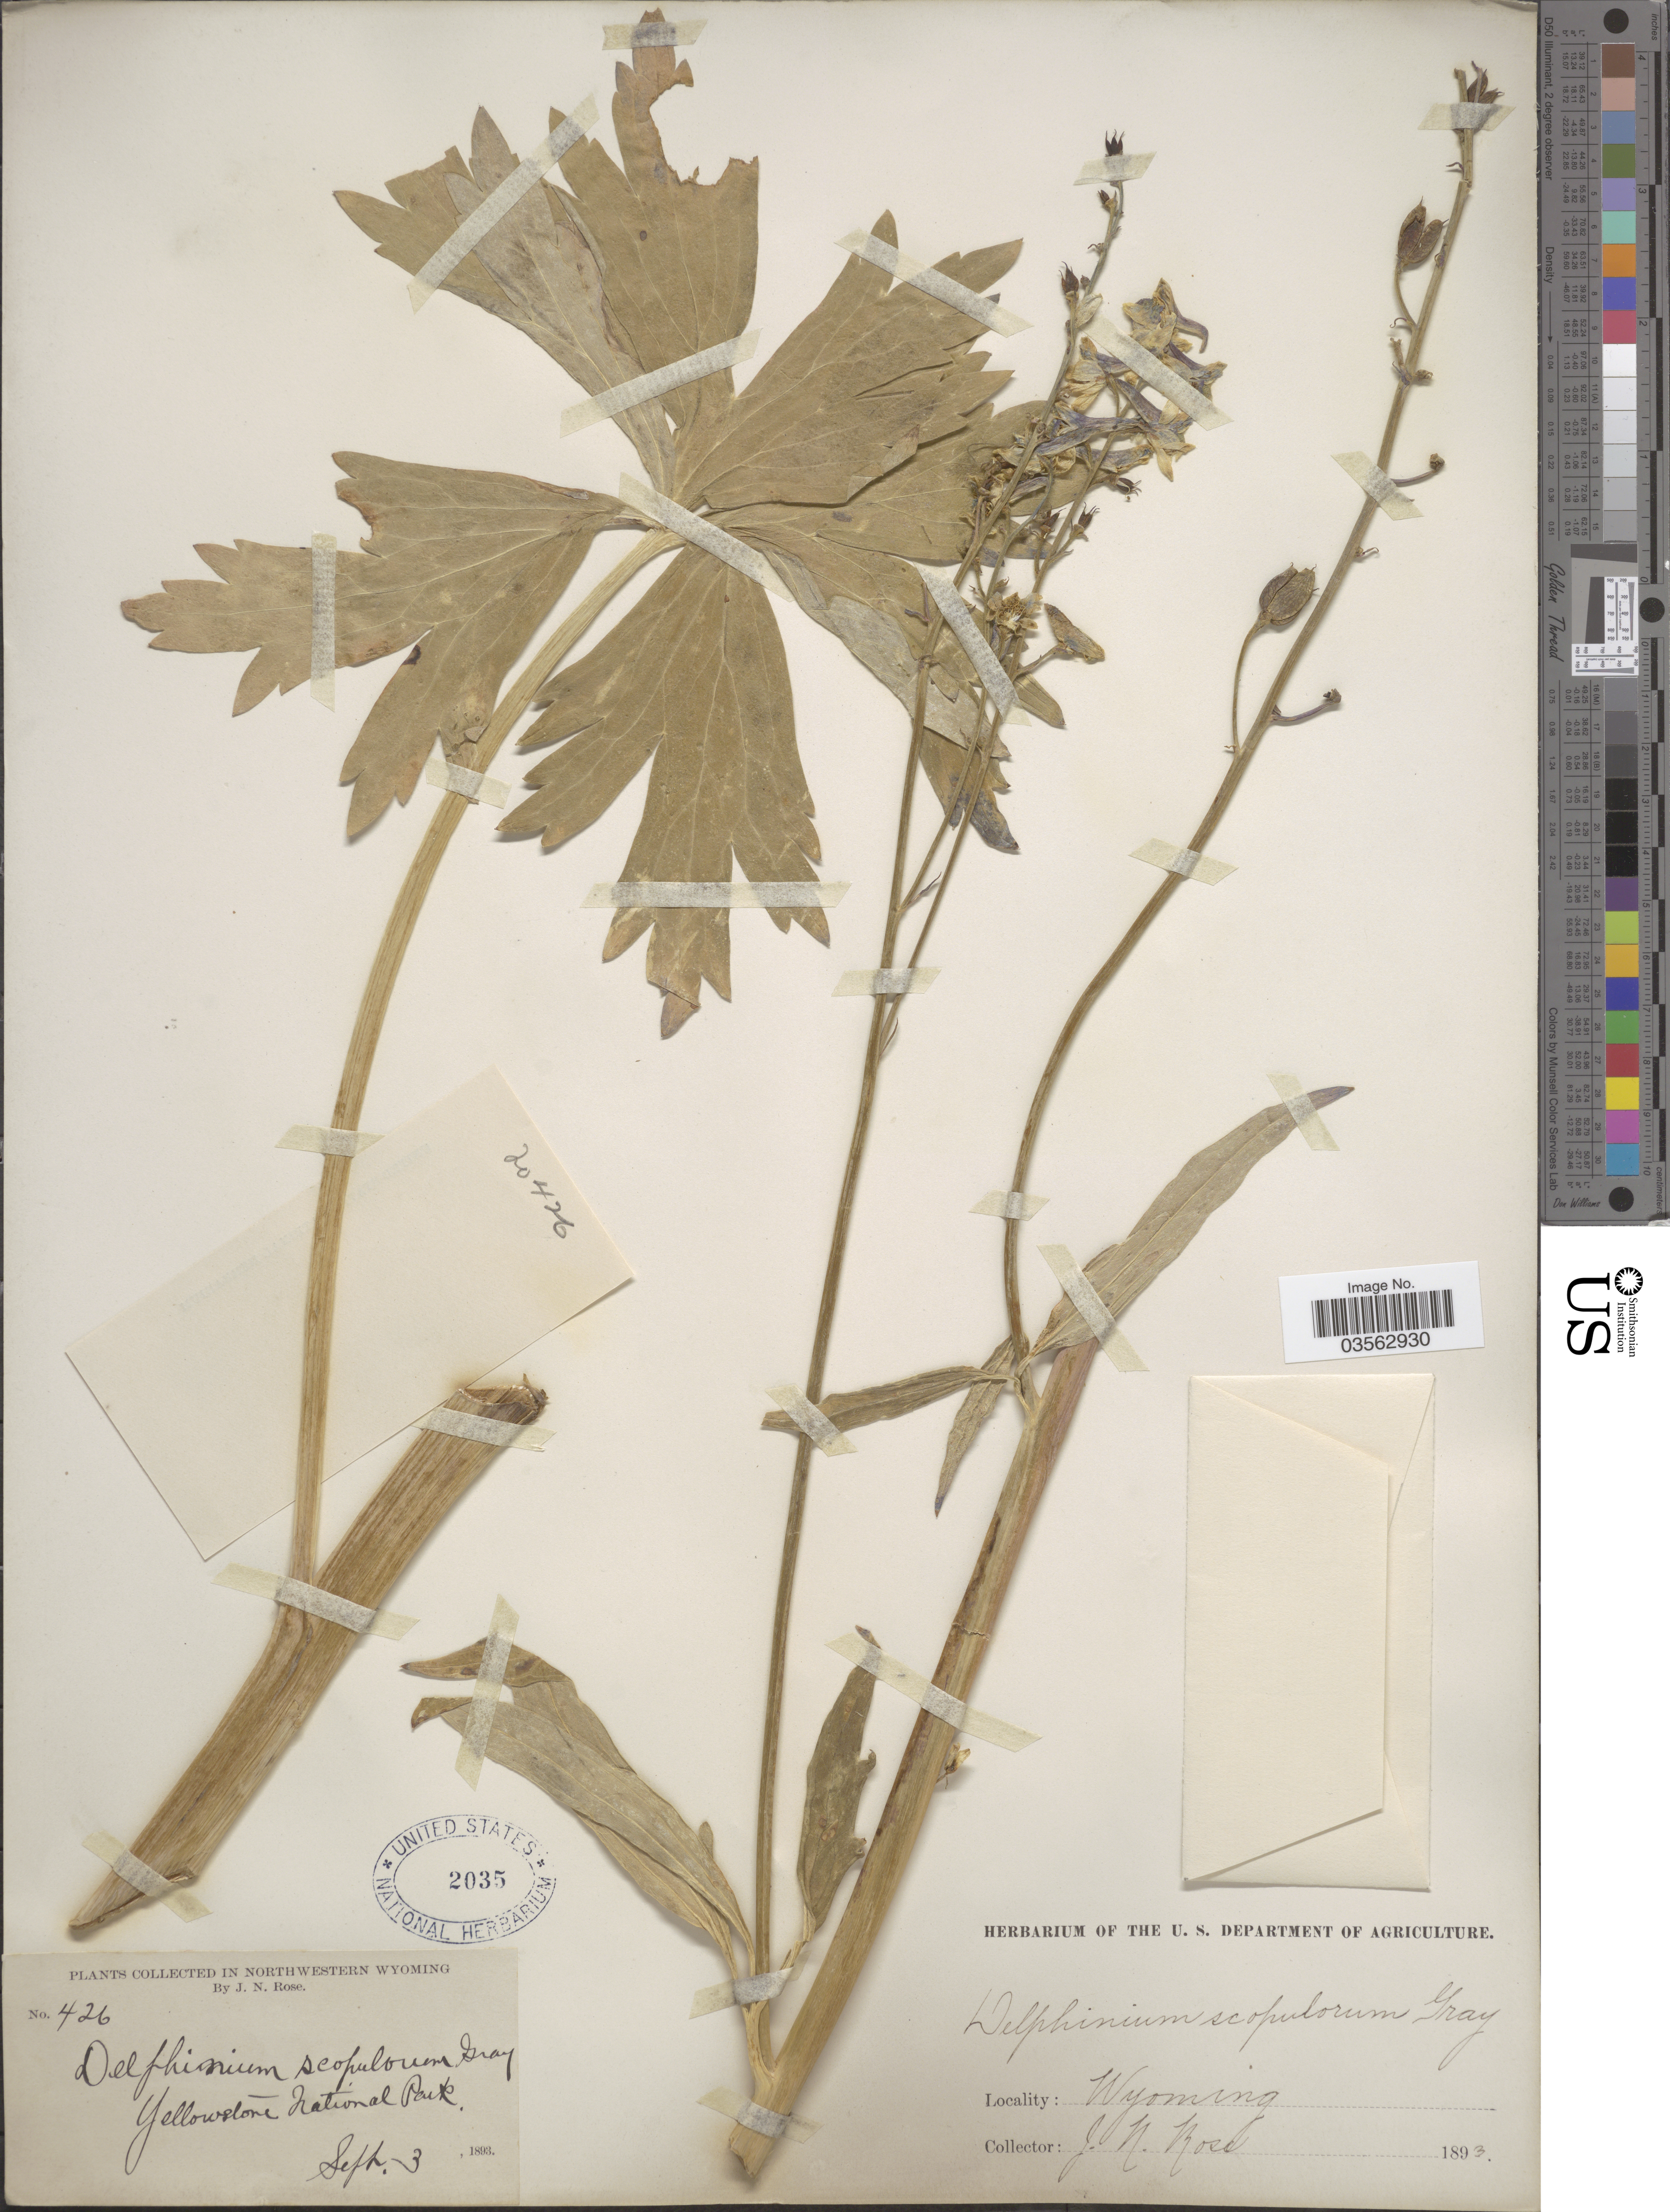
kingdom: Plantae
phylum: Tracheophyta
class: Magnoliopsida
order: Ranunculales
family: Ranunculaceae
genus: Delphinium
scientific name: Delphinium cucullatum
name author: E. Nelson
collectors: J. N. Rose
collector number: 426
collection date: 1893-09-03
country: United States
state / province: Wyoming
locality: Northwestern Wyoming. Yellowstone National Park.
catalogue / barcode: US 2035